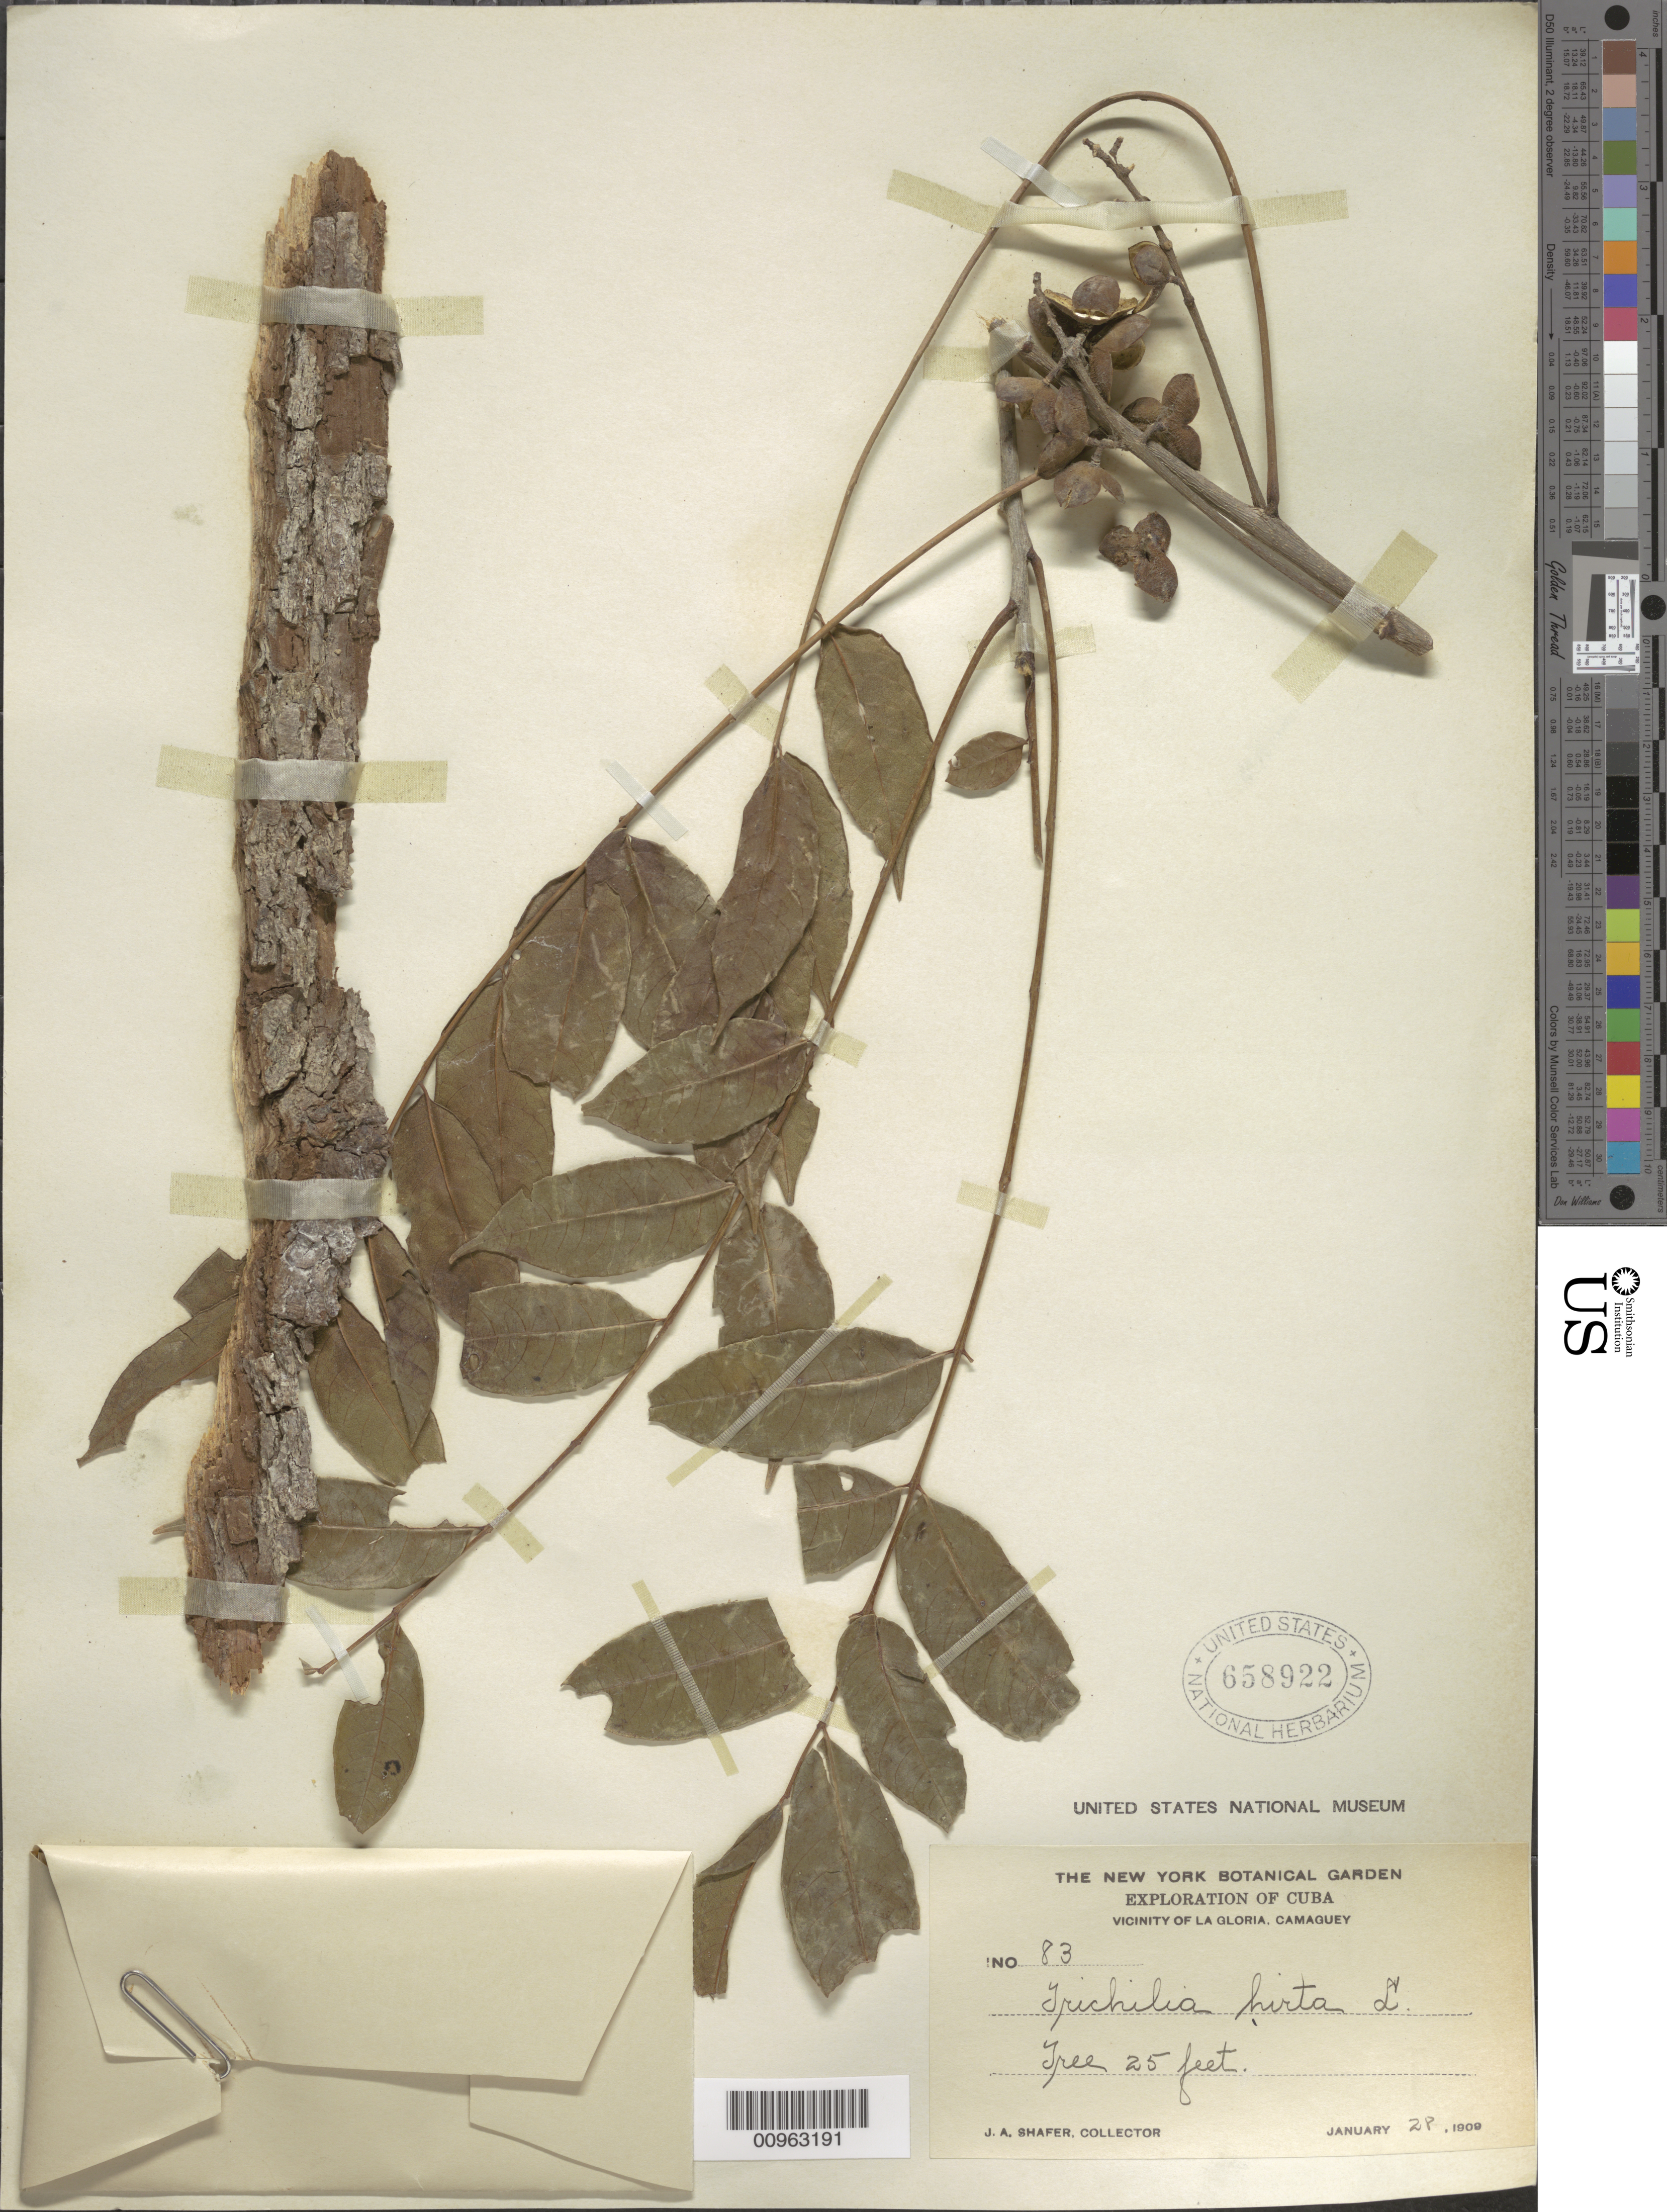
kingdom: Plantae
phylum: Tracheophyta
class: Magnoliopsida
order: Sapindales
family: Meliaceae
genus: Trichilia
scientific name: Trichilia hirta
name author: L.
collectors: J. A. Shafer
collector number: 83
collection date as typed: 28 Jan 1909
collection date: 1909-01-28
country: Cuba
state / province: Camagüey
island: Cuba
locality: Vicinity of La Gloria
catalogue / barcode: US 658922